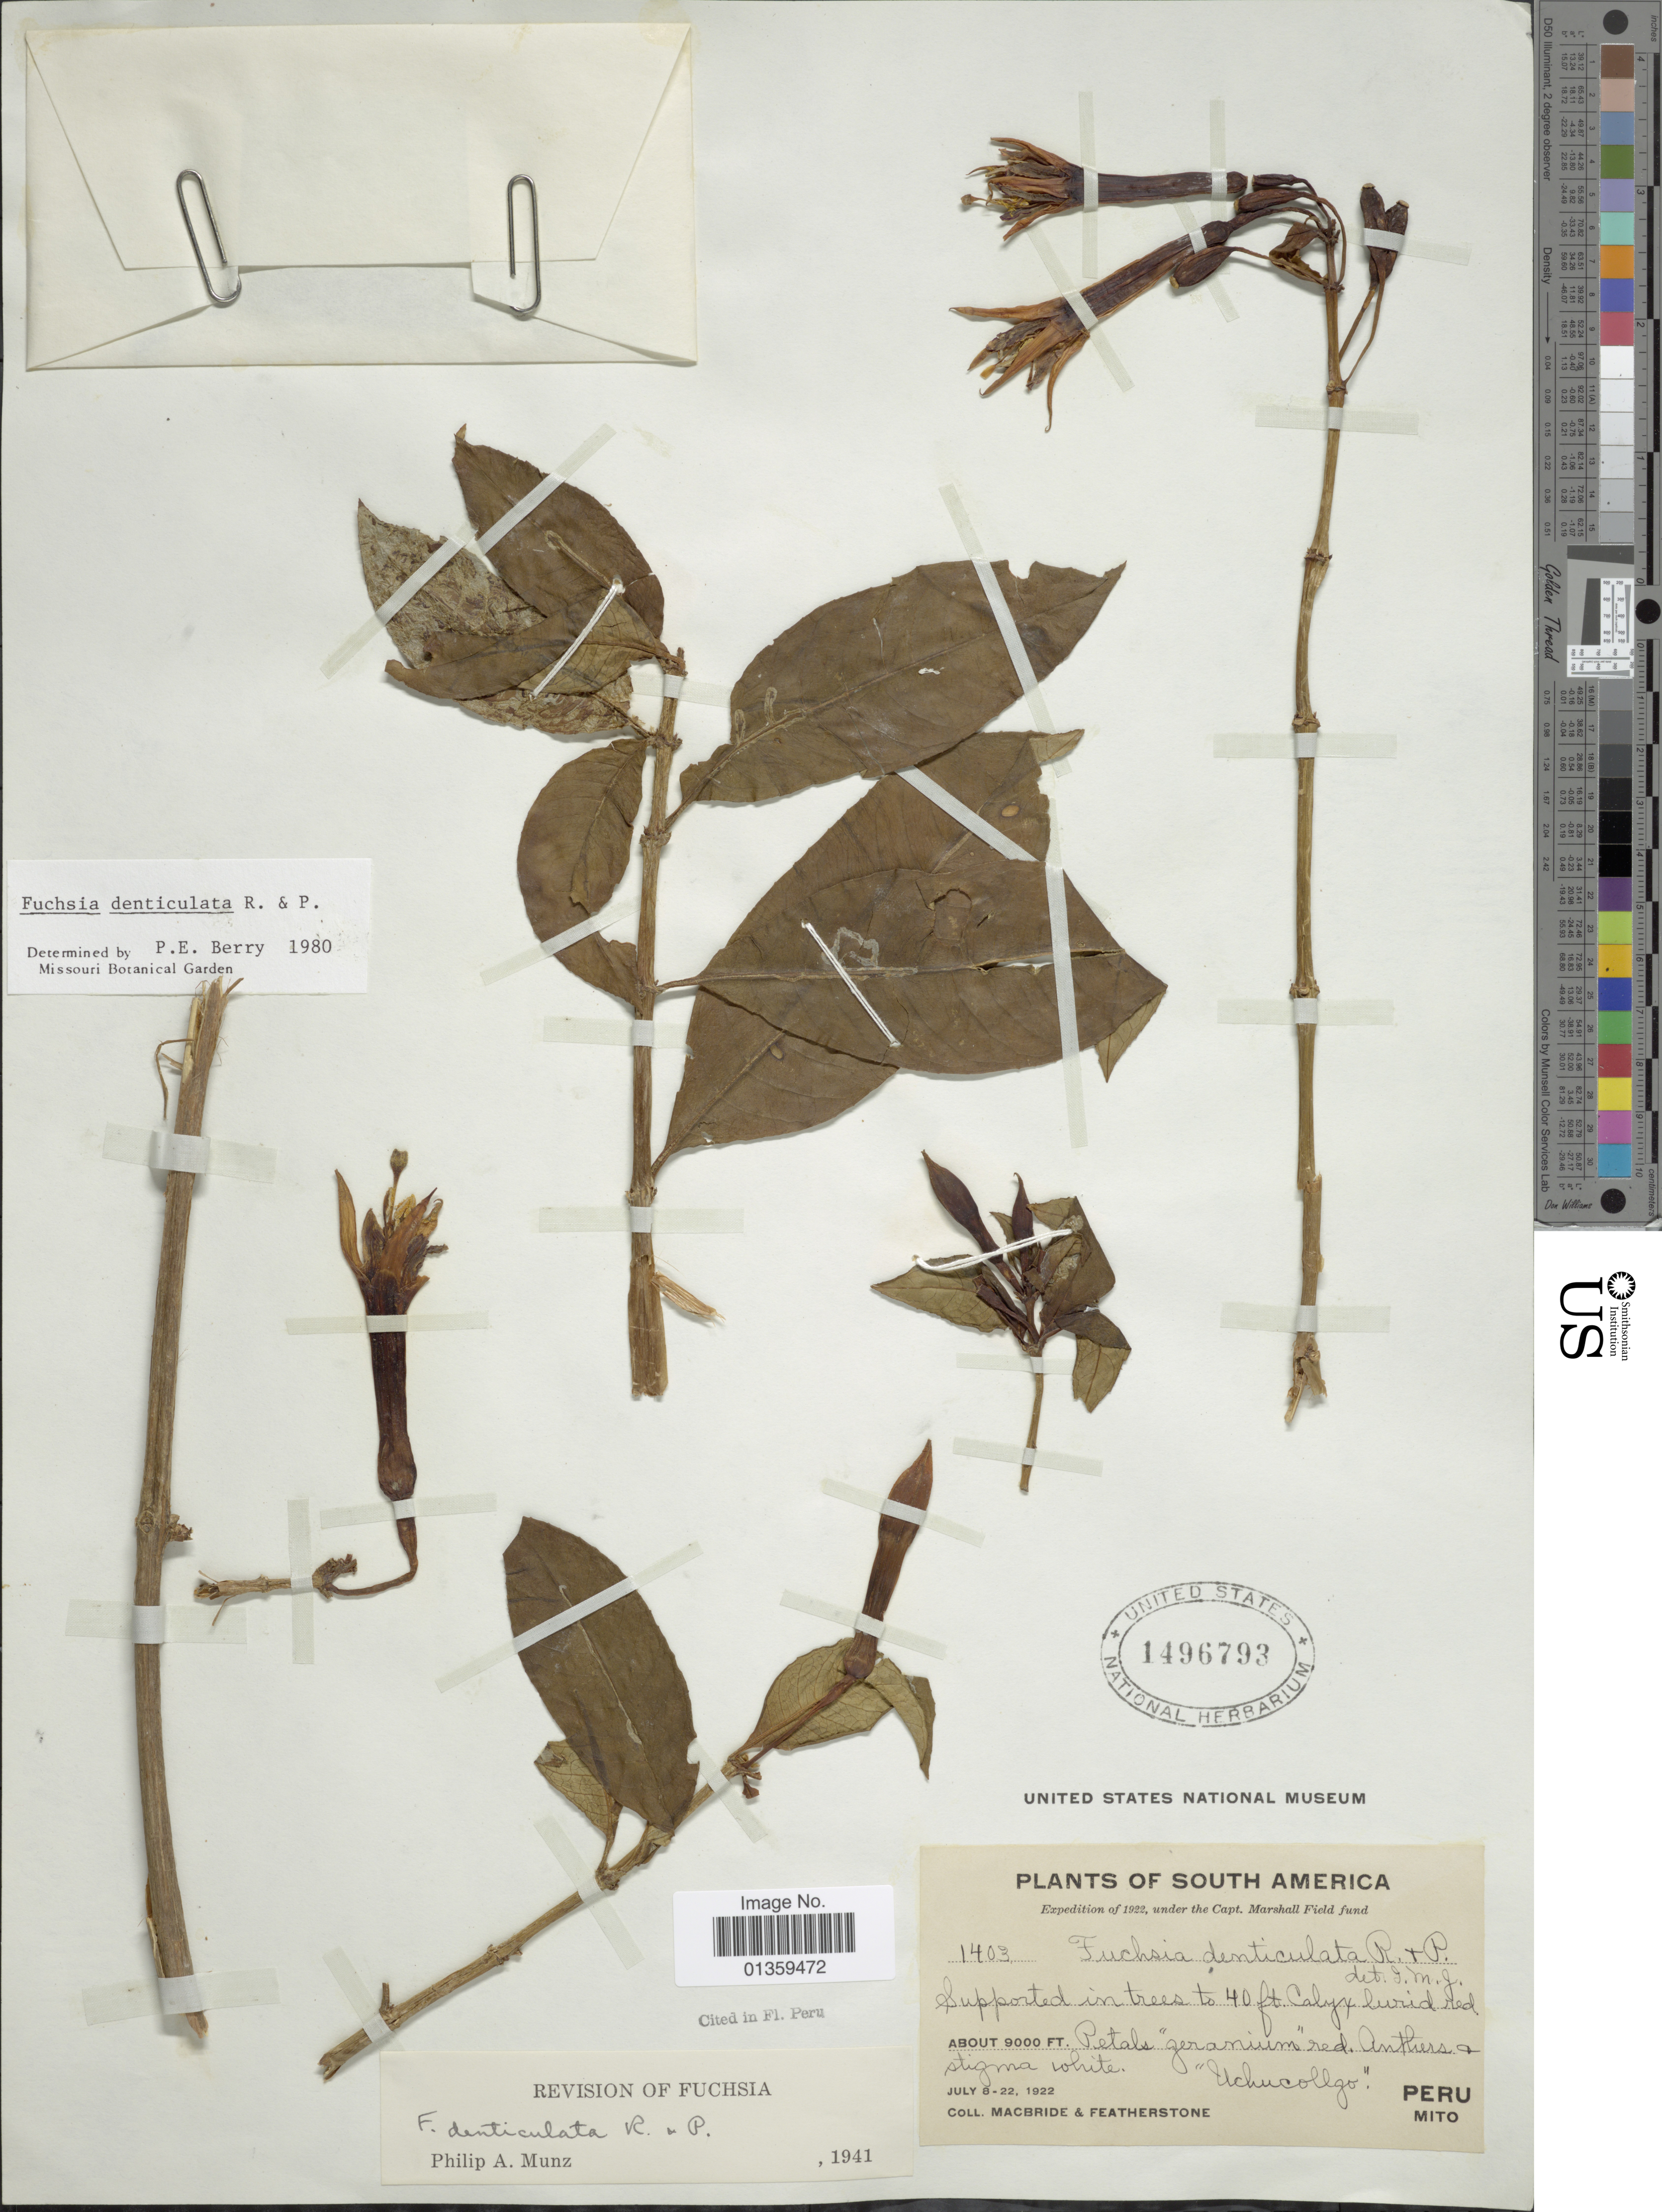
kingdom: Plantae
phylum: Tracheophyta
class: Magnoliopsida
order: Myrtales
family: Onagraceae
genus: Fuchsia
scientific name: Fuchsia denticulata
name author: Ruiz & Pav.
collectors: J. F. Macbride & -. Featherstone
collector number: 1403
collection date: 1922-07-08/1922-07-22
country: Peru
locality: South America, Mito, "Uchucollgo"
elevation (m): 2743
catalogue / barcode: US 1496793